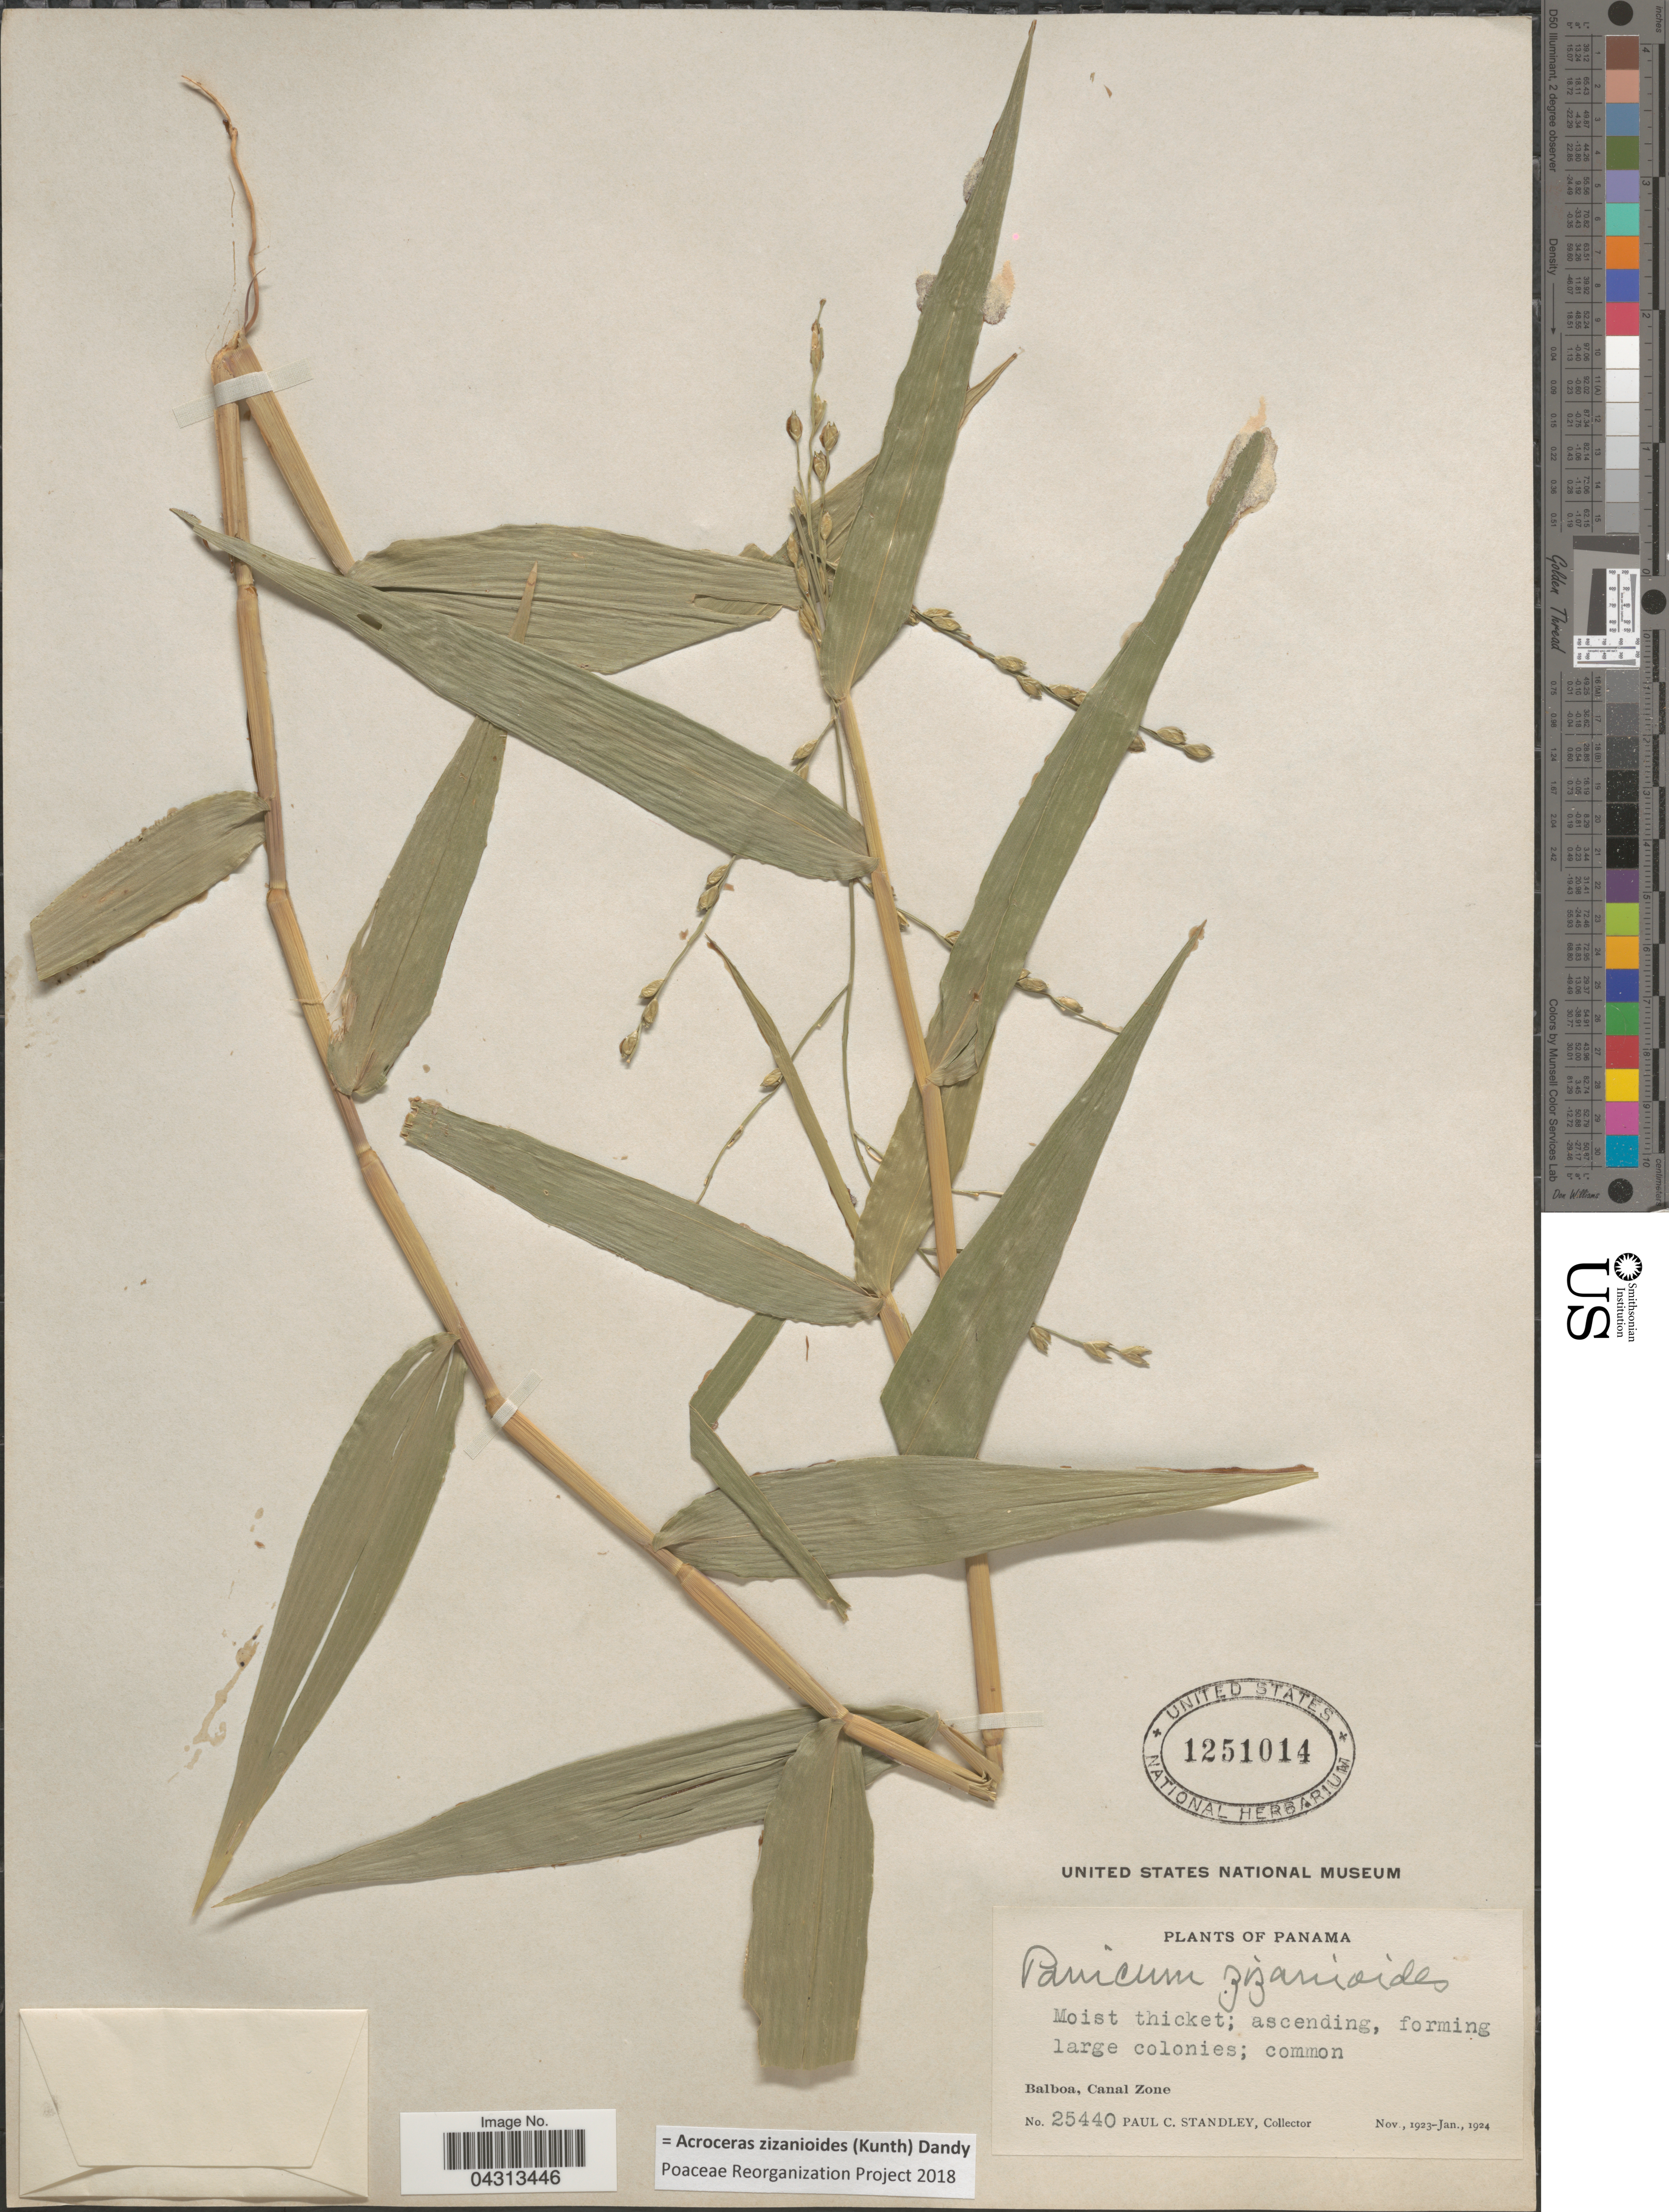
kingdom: Plantae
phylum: Tracheophyta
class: Liliopsida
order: Poales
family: Poaceae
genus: Acroceras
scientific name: Acroceras zizanioides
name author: (Kunth) Dandy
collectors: P. C. Standley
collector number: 25440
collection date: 1923-11/1924-01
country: Panama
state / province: Colón / Panamá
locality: Balboa, Canal Zone.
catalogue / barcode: US 1251014